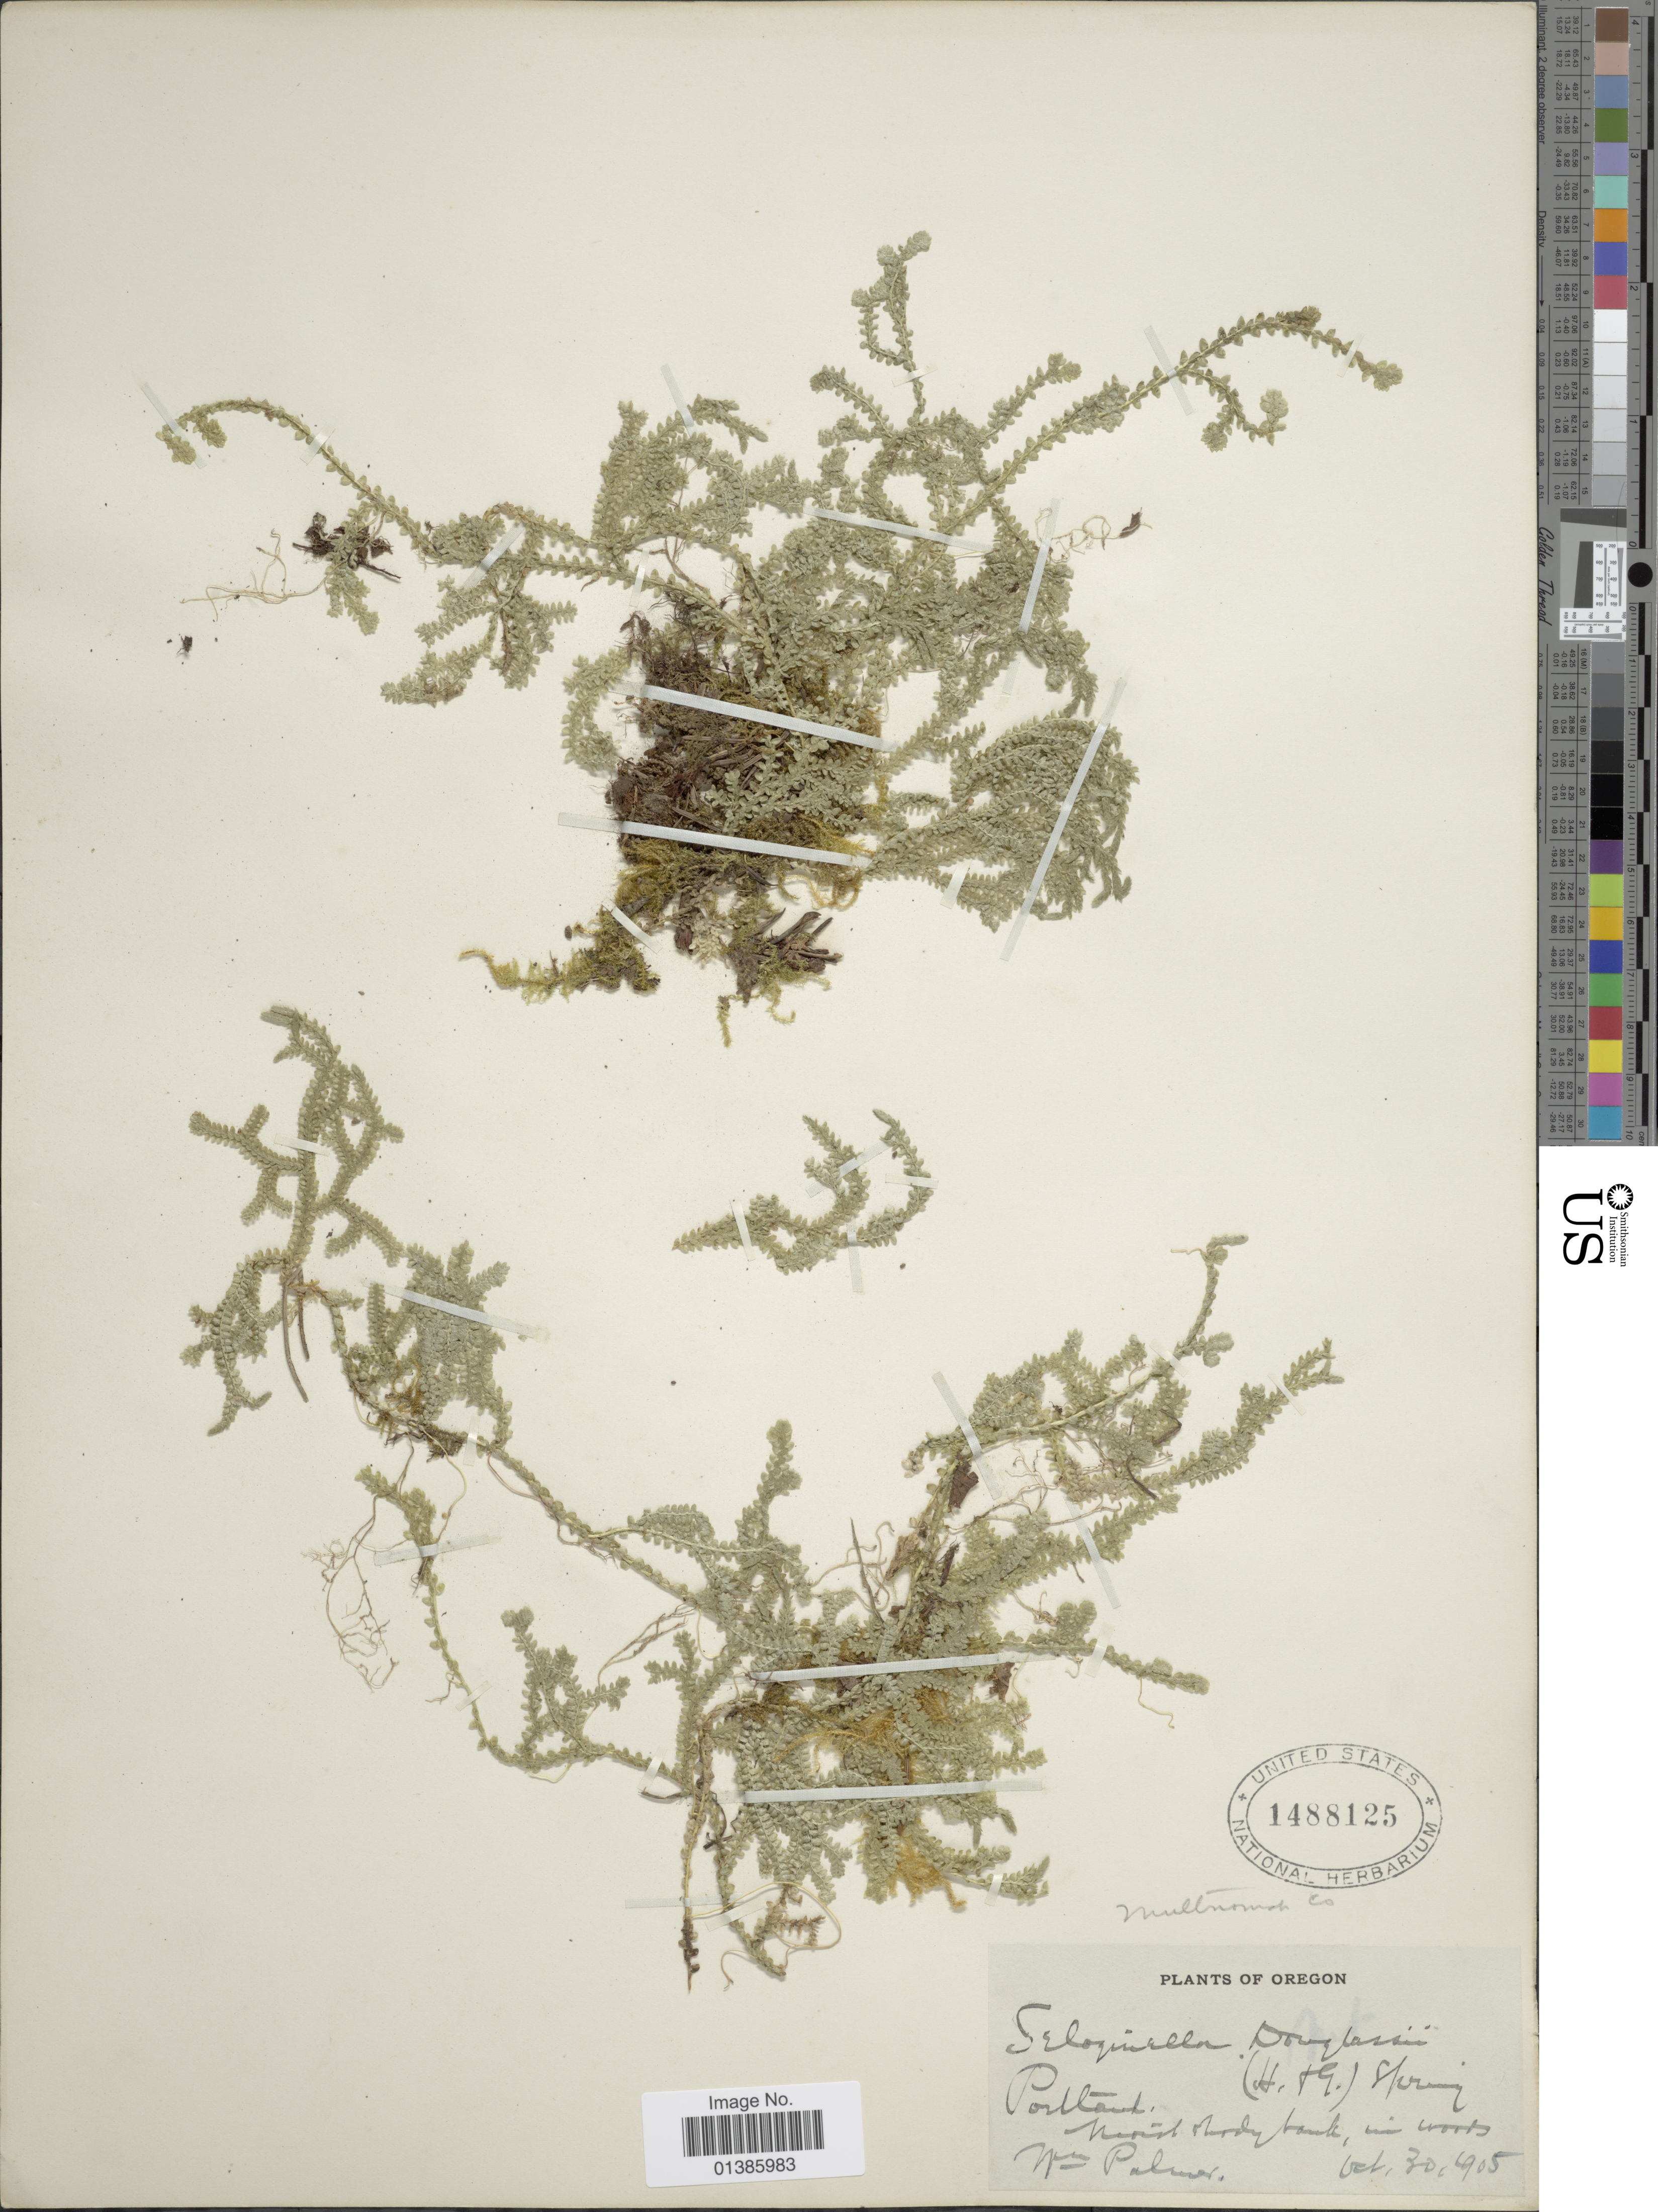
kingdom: Plantae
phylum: Tracheophyta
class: Lycopodiopsida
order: Selaginellales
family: Selaginellaceae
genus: Selaginella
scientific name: Selaginella douglasii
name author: (Hook. & Grev.) Spring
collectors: W. Palmer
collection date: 1905-10-30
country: United States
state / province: Oregon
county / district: Multnomah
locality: Portland. Multnomah Co.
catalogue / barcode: US 1488125